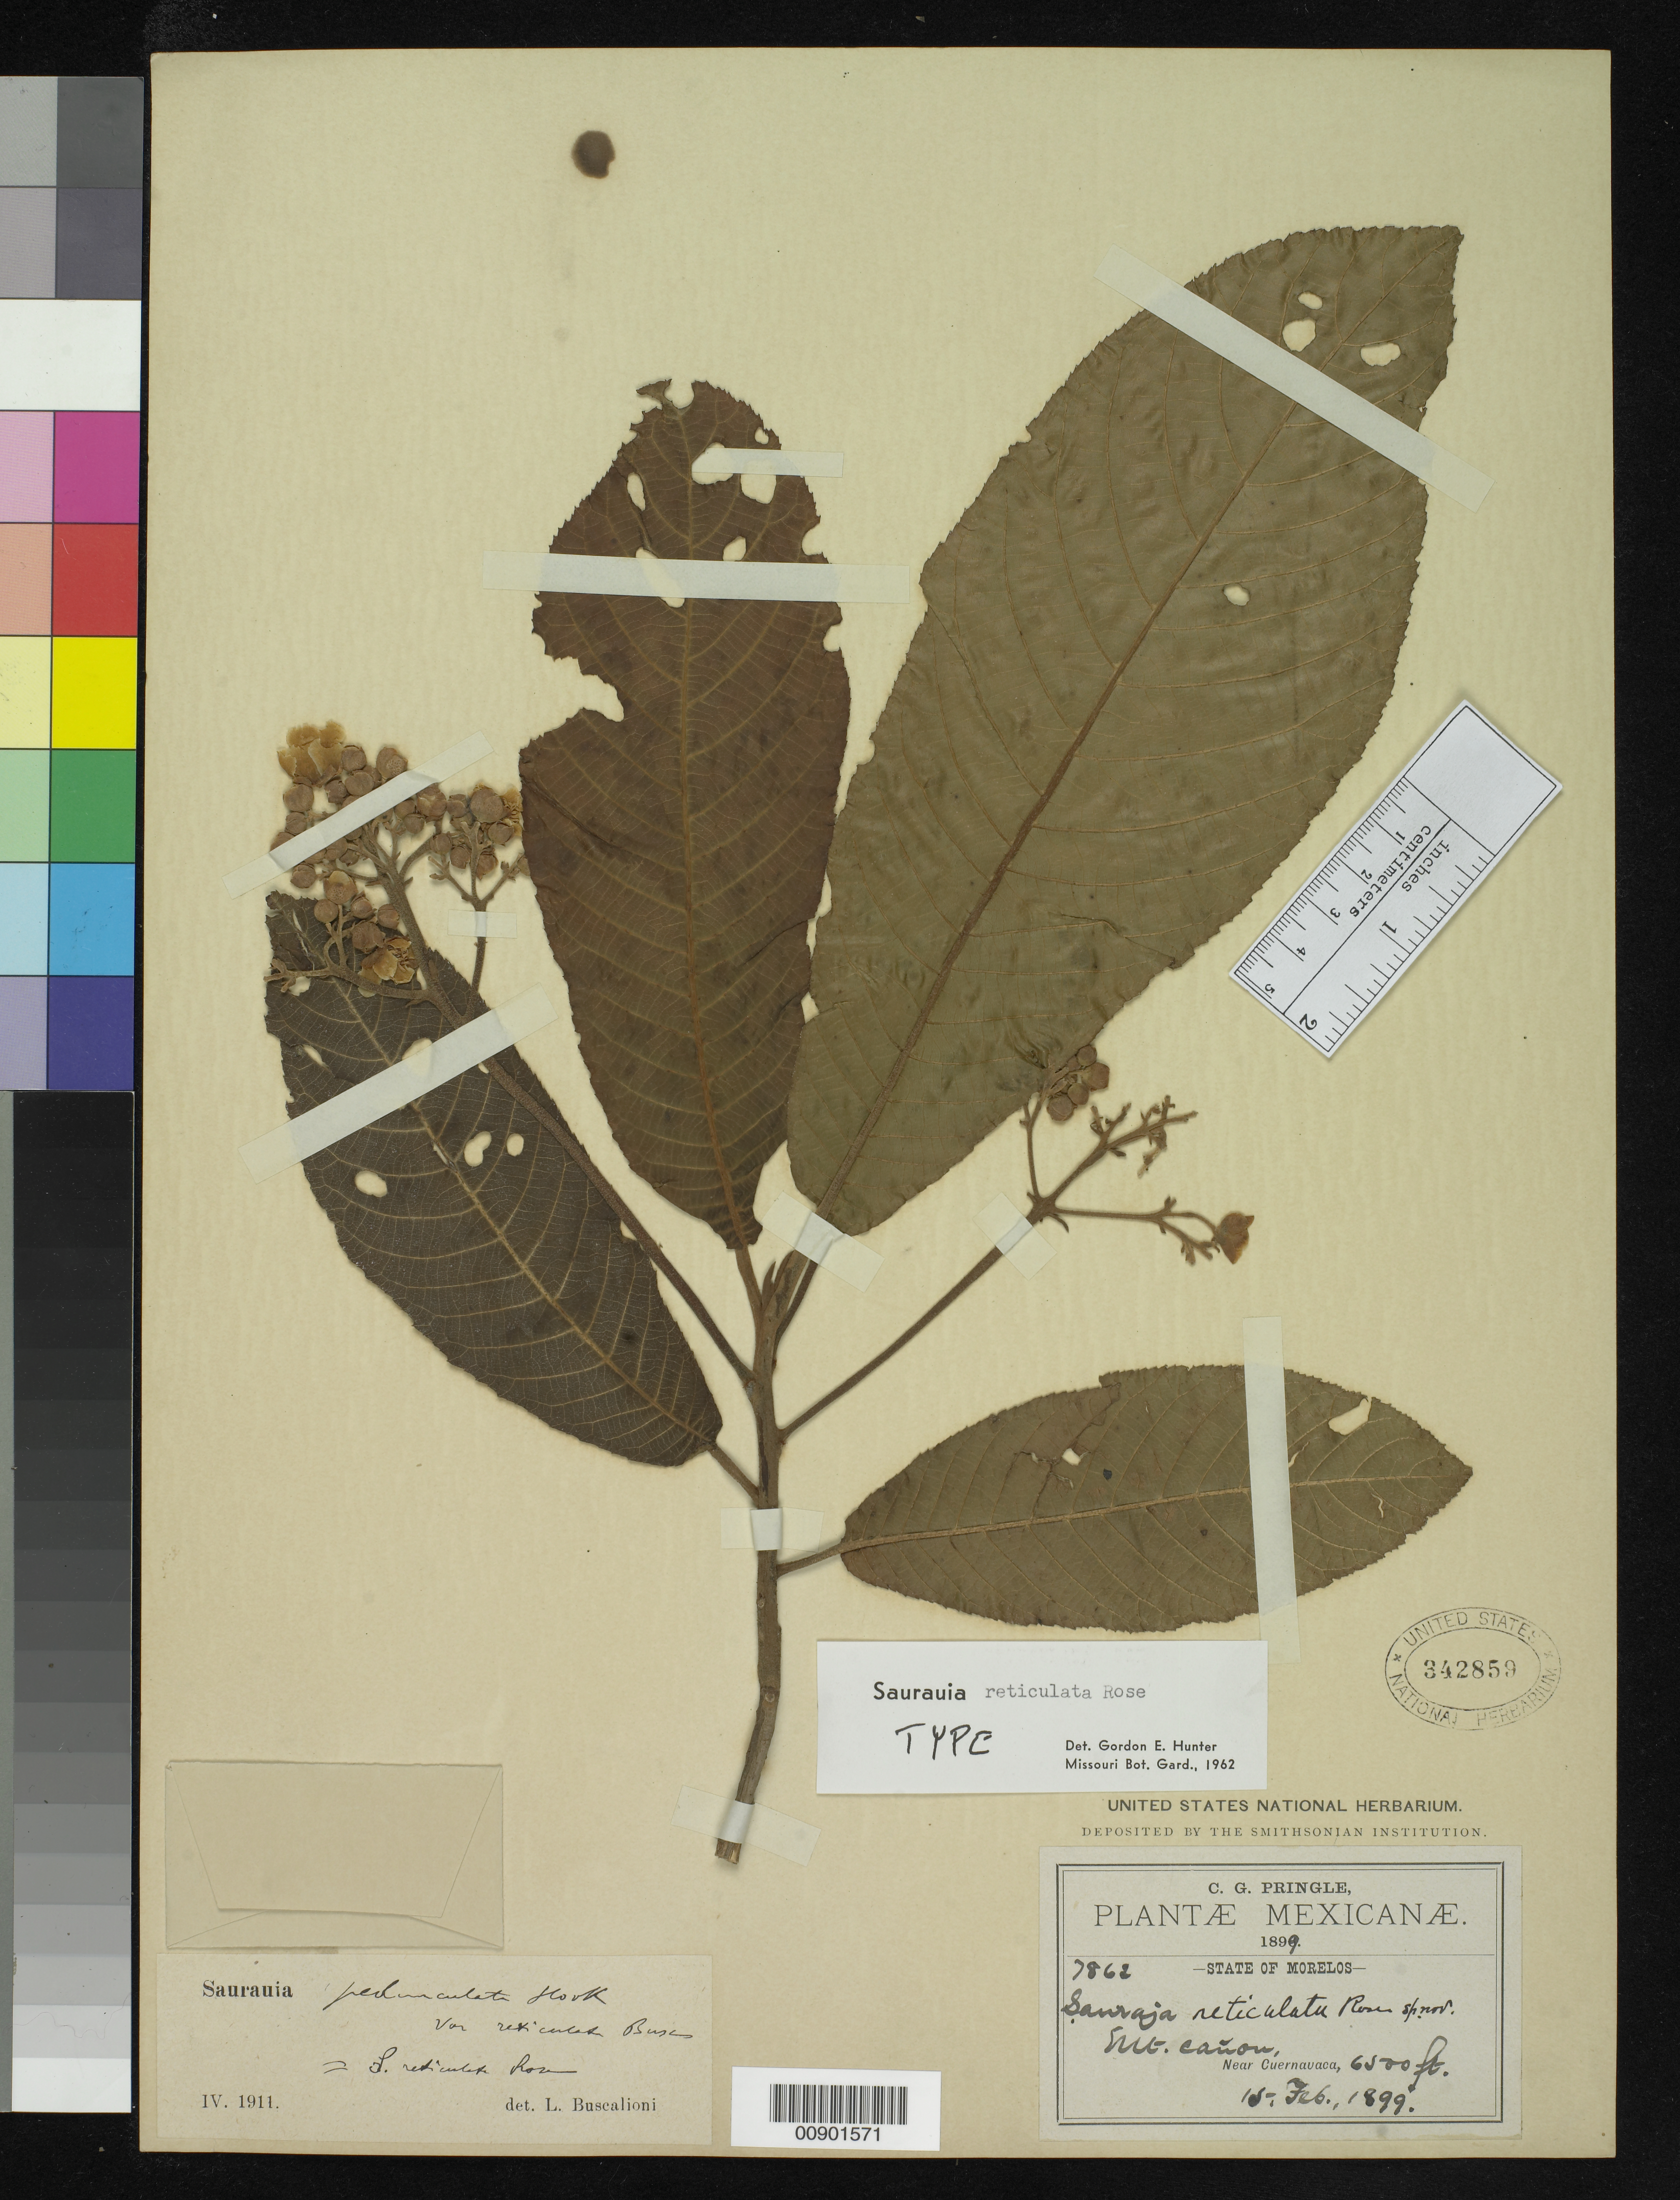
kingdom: Plantae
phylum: Tracheophyta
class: Magnoliopsida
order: Ericales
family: Actinidiaceae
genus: Saurauia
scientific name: Saurauia reticulata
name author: Rose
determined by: Hunter, G. E.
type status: Holotype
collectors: C. G. Pringle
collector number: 7862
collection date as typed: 15 Feb 1899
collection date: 1899-02-15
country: Mexico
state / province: Morelos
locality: Near Cuernavaca.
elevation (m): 1981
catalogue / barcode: US 342859